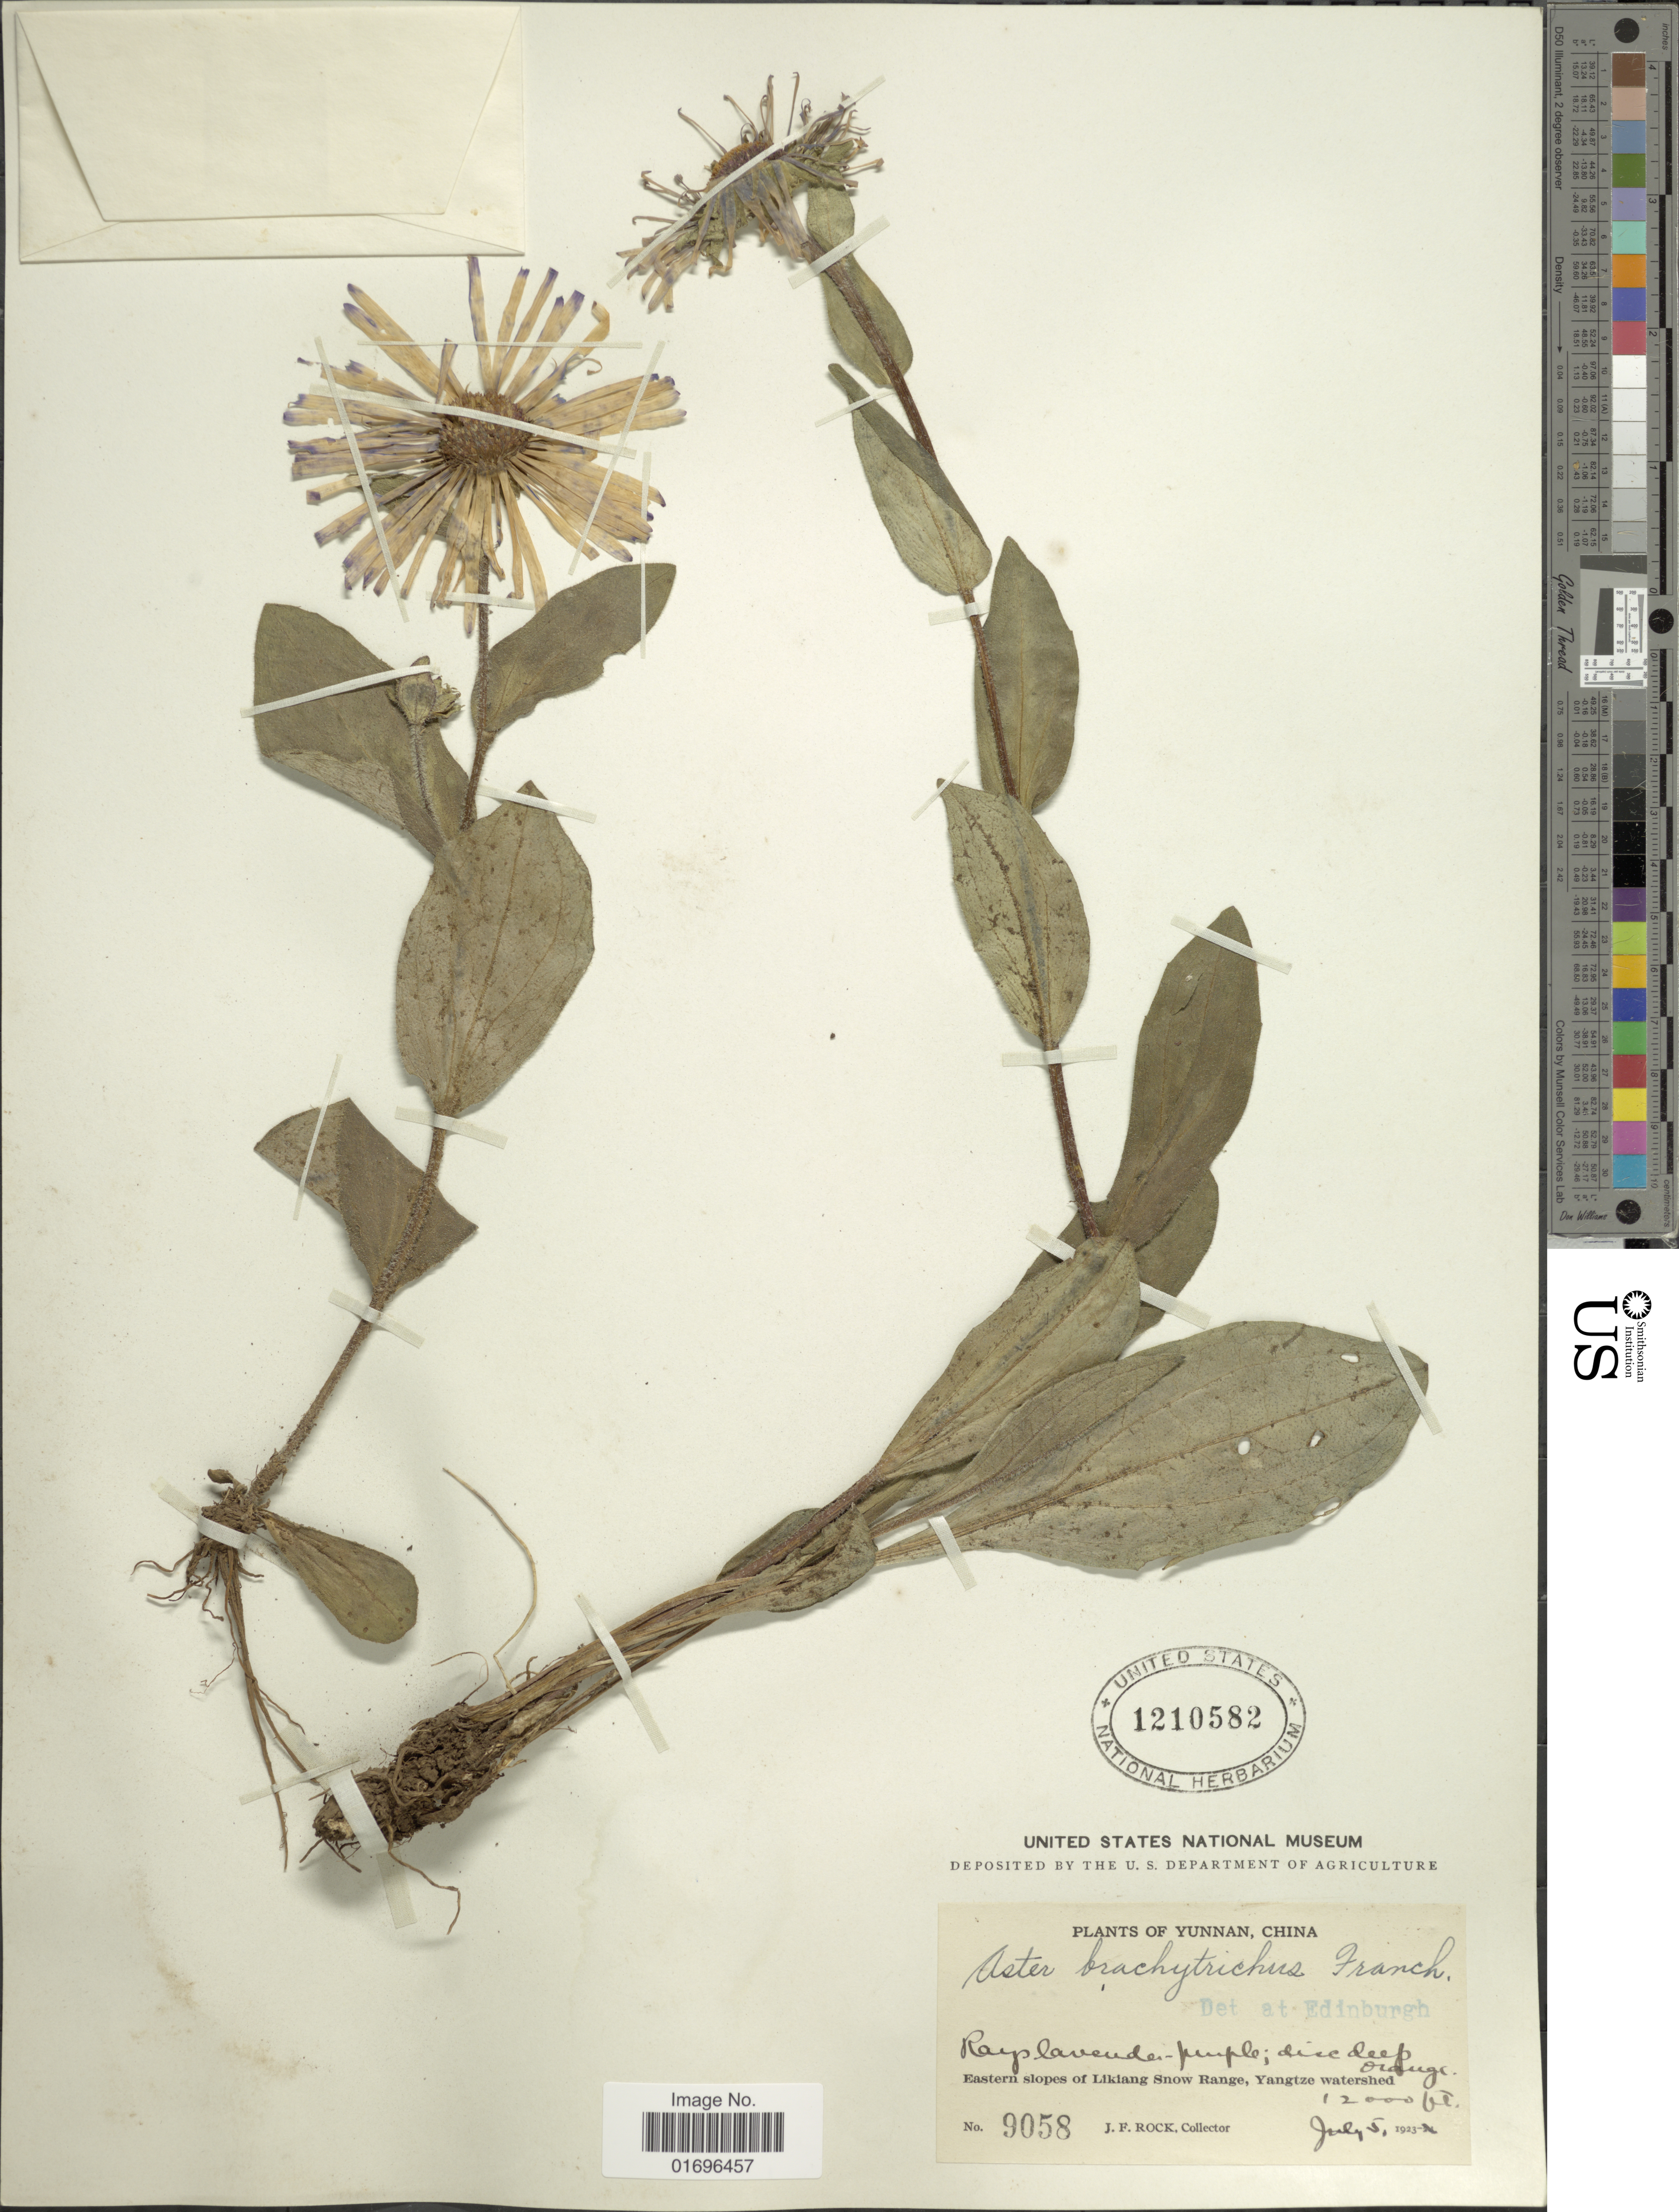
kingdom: Plantae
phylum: Tracheophyta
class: Magnoliopsida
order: Asterales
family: Asteraceae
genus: Aster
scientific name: Aster brachytrichus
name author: Franch.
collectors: J. Rock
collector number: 9058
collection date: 1923-07-05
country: China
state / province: Yunnan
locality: Eastern slopes of Likiang Snw Range, Yangtze watershed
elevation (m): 3658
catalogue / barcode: US 1210582